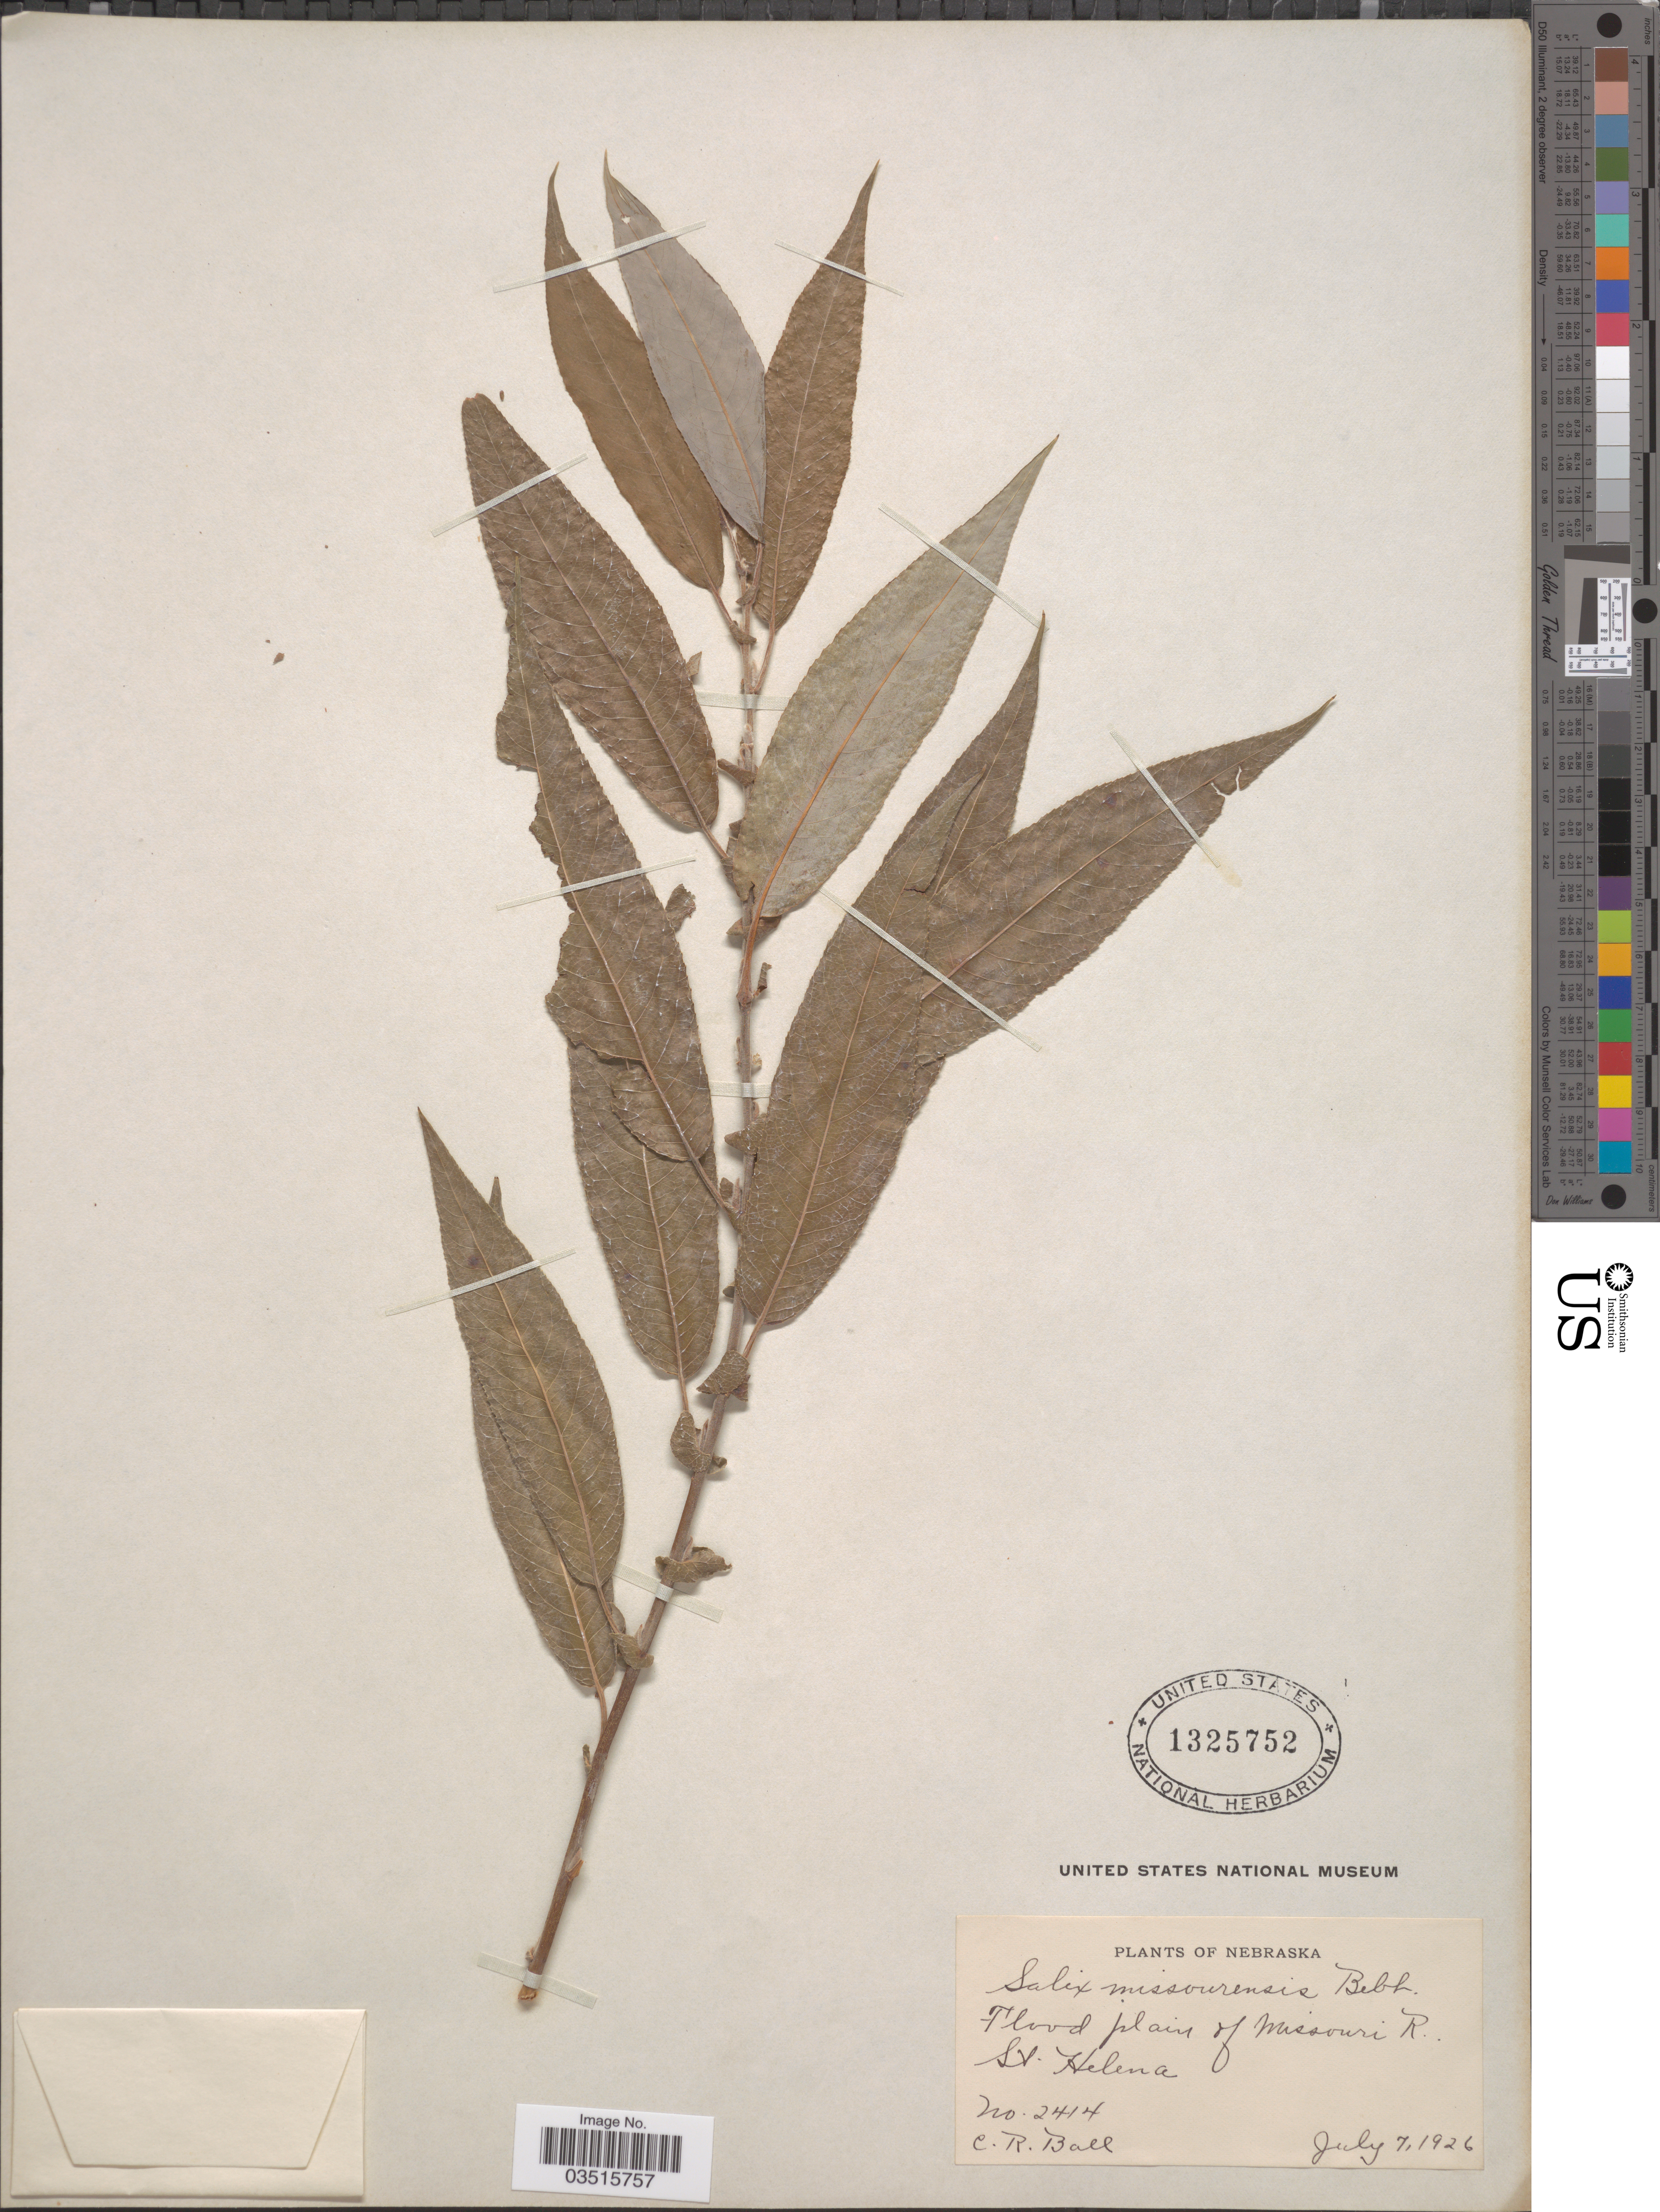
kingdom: Plantae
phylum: Tracheophyta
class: Magnoliopsida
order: Malpighiales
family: Salicaceae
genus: Salix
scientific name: Salix missouriensis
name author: Bebb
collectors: C. R. Ball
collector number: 2414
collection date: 1926-07-07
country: United States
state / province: Nebraska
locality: Flood plains of Missouri R. St. Helena.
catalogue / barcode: US 1325752